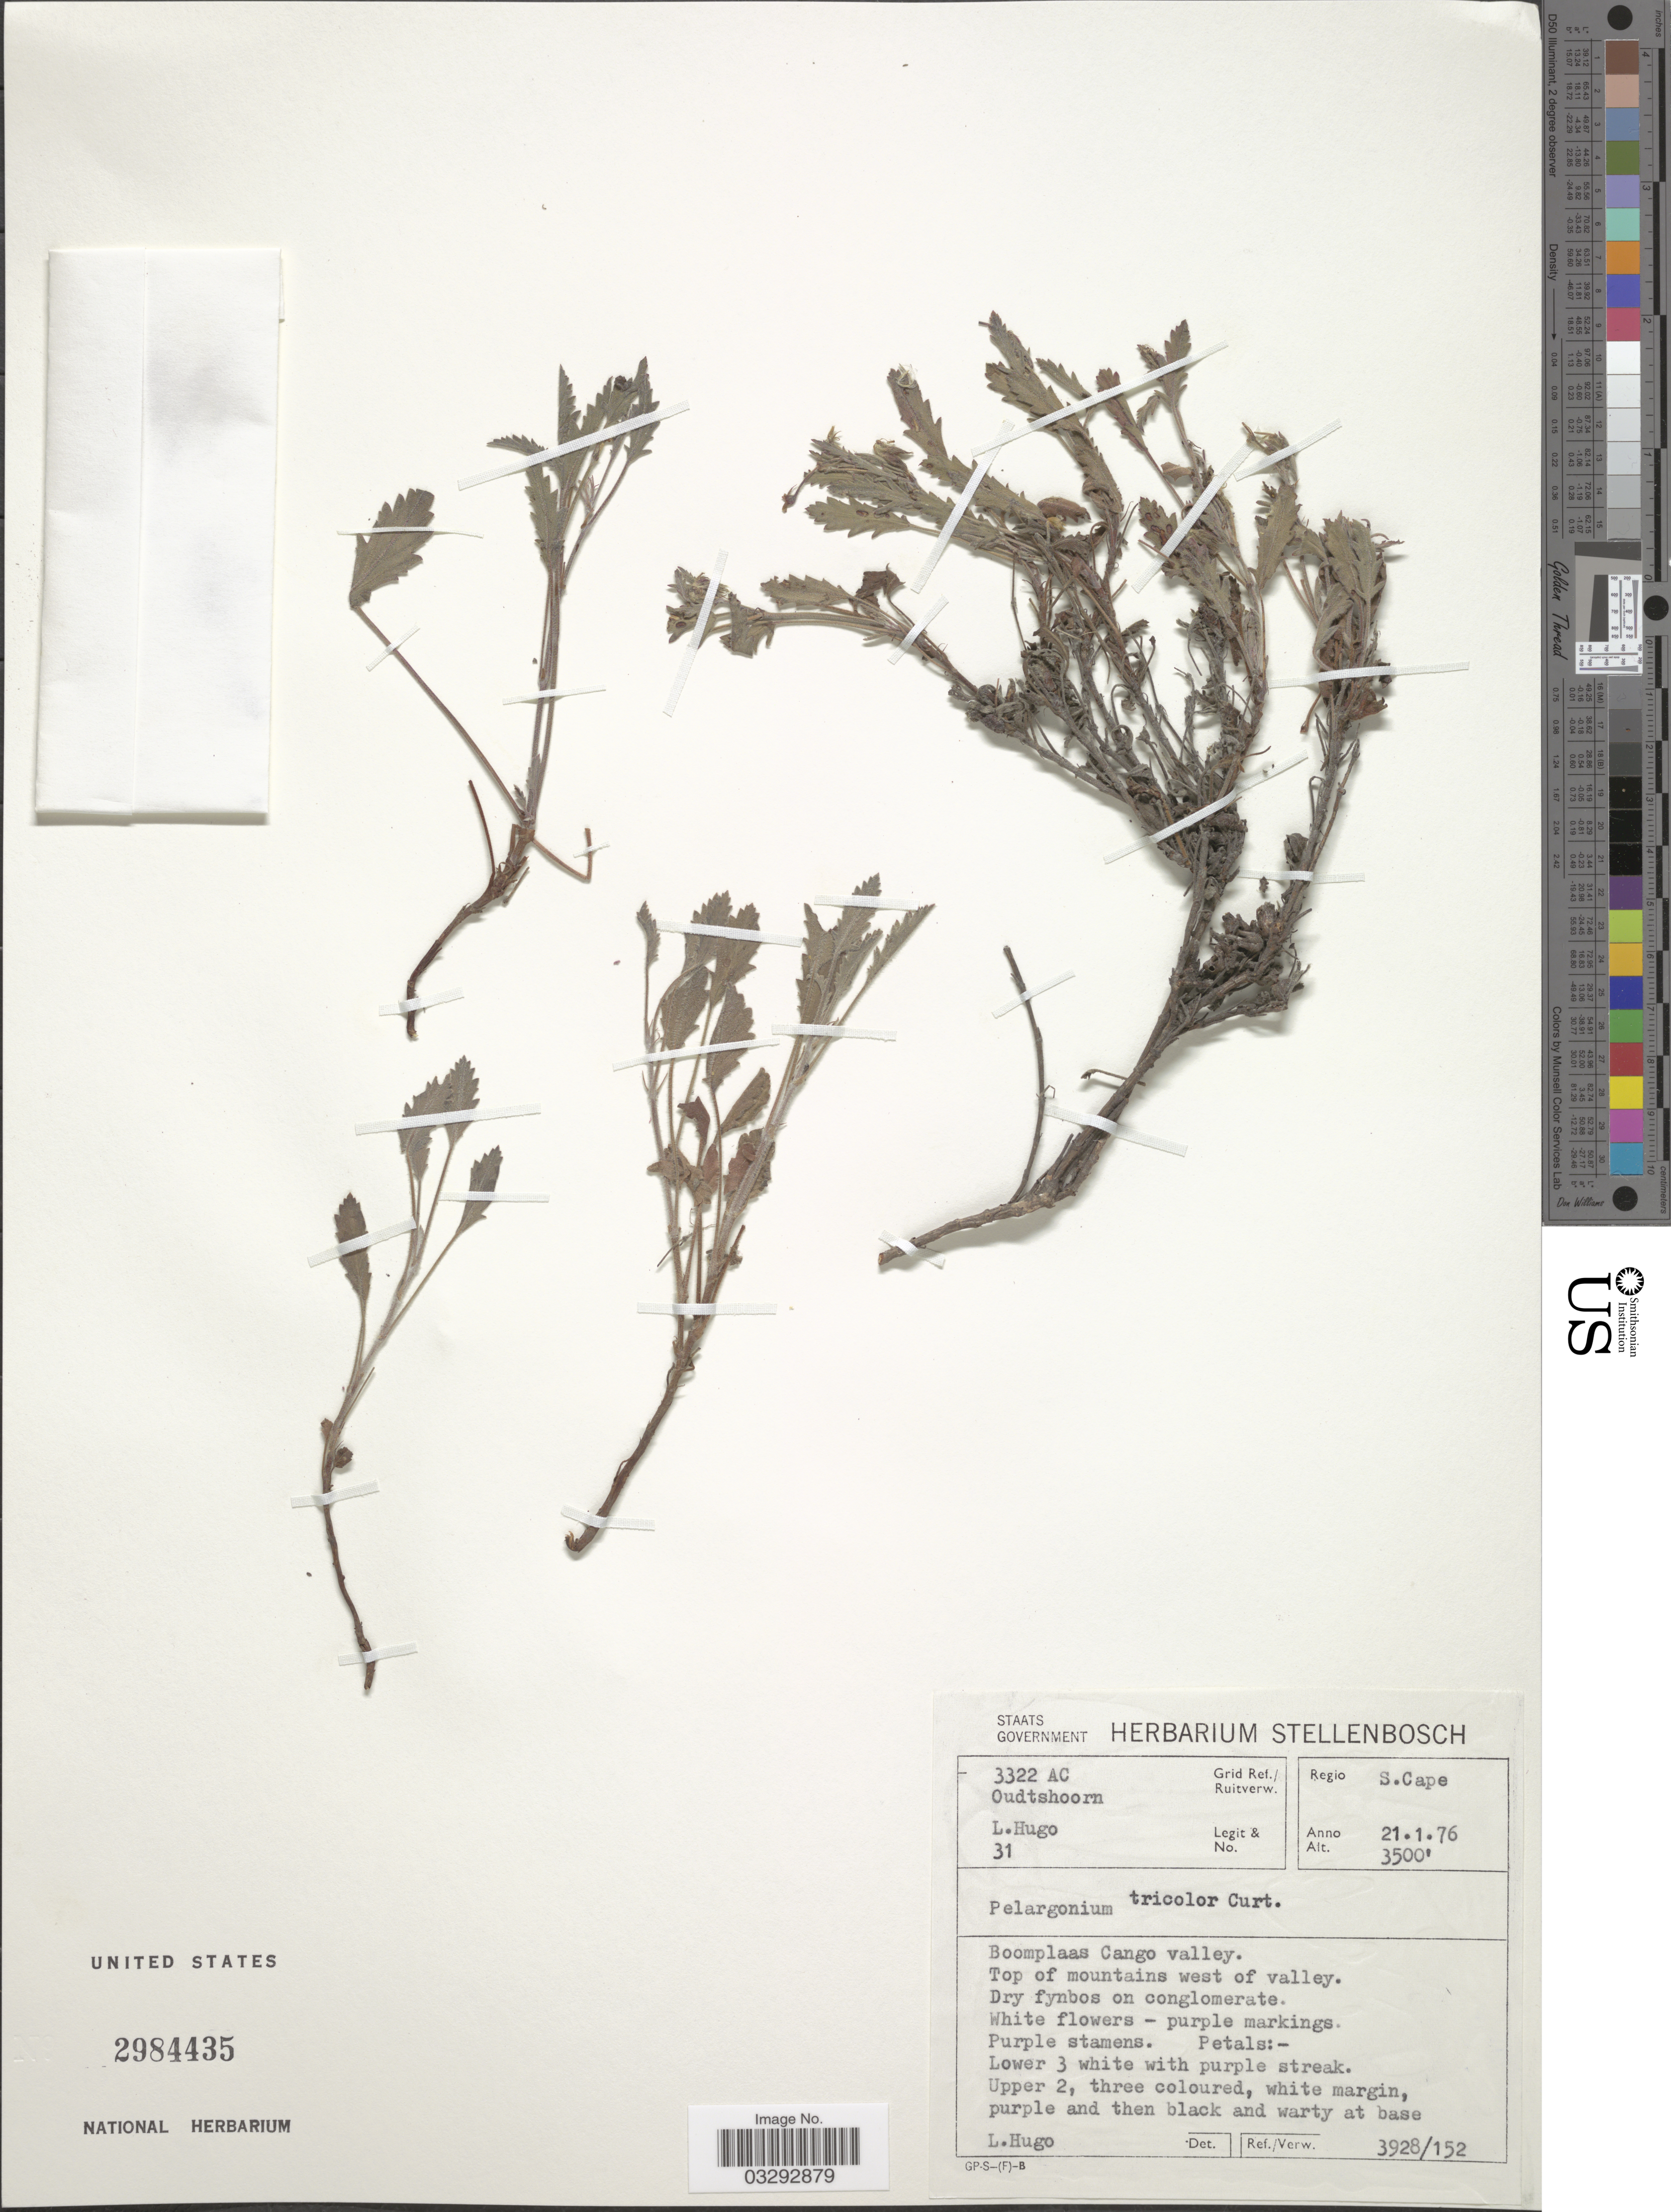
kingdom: Plantae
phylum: Tracheophyta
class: Magnoliopsida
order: Geraniales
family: Geraniaceae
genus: Pelargonium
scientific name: Pelargonium tricolor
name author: Curtis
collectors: L. Hugo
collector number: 31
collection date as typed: Transcribed d/m/y: 21/1/76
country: South Africa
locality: Grid Ref./Ruitverw. 3322AC, Oudtshoorn, Regio S. Cape, Boomplaas Cango valley, Top of mountains west of valley.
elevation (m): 1067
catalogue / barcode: US 2984435